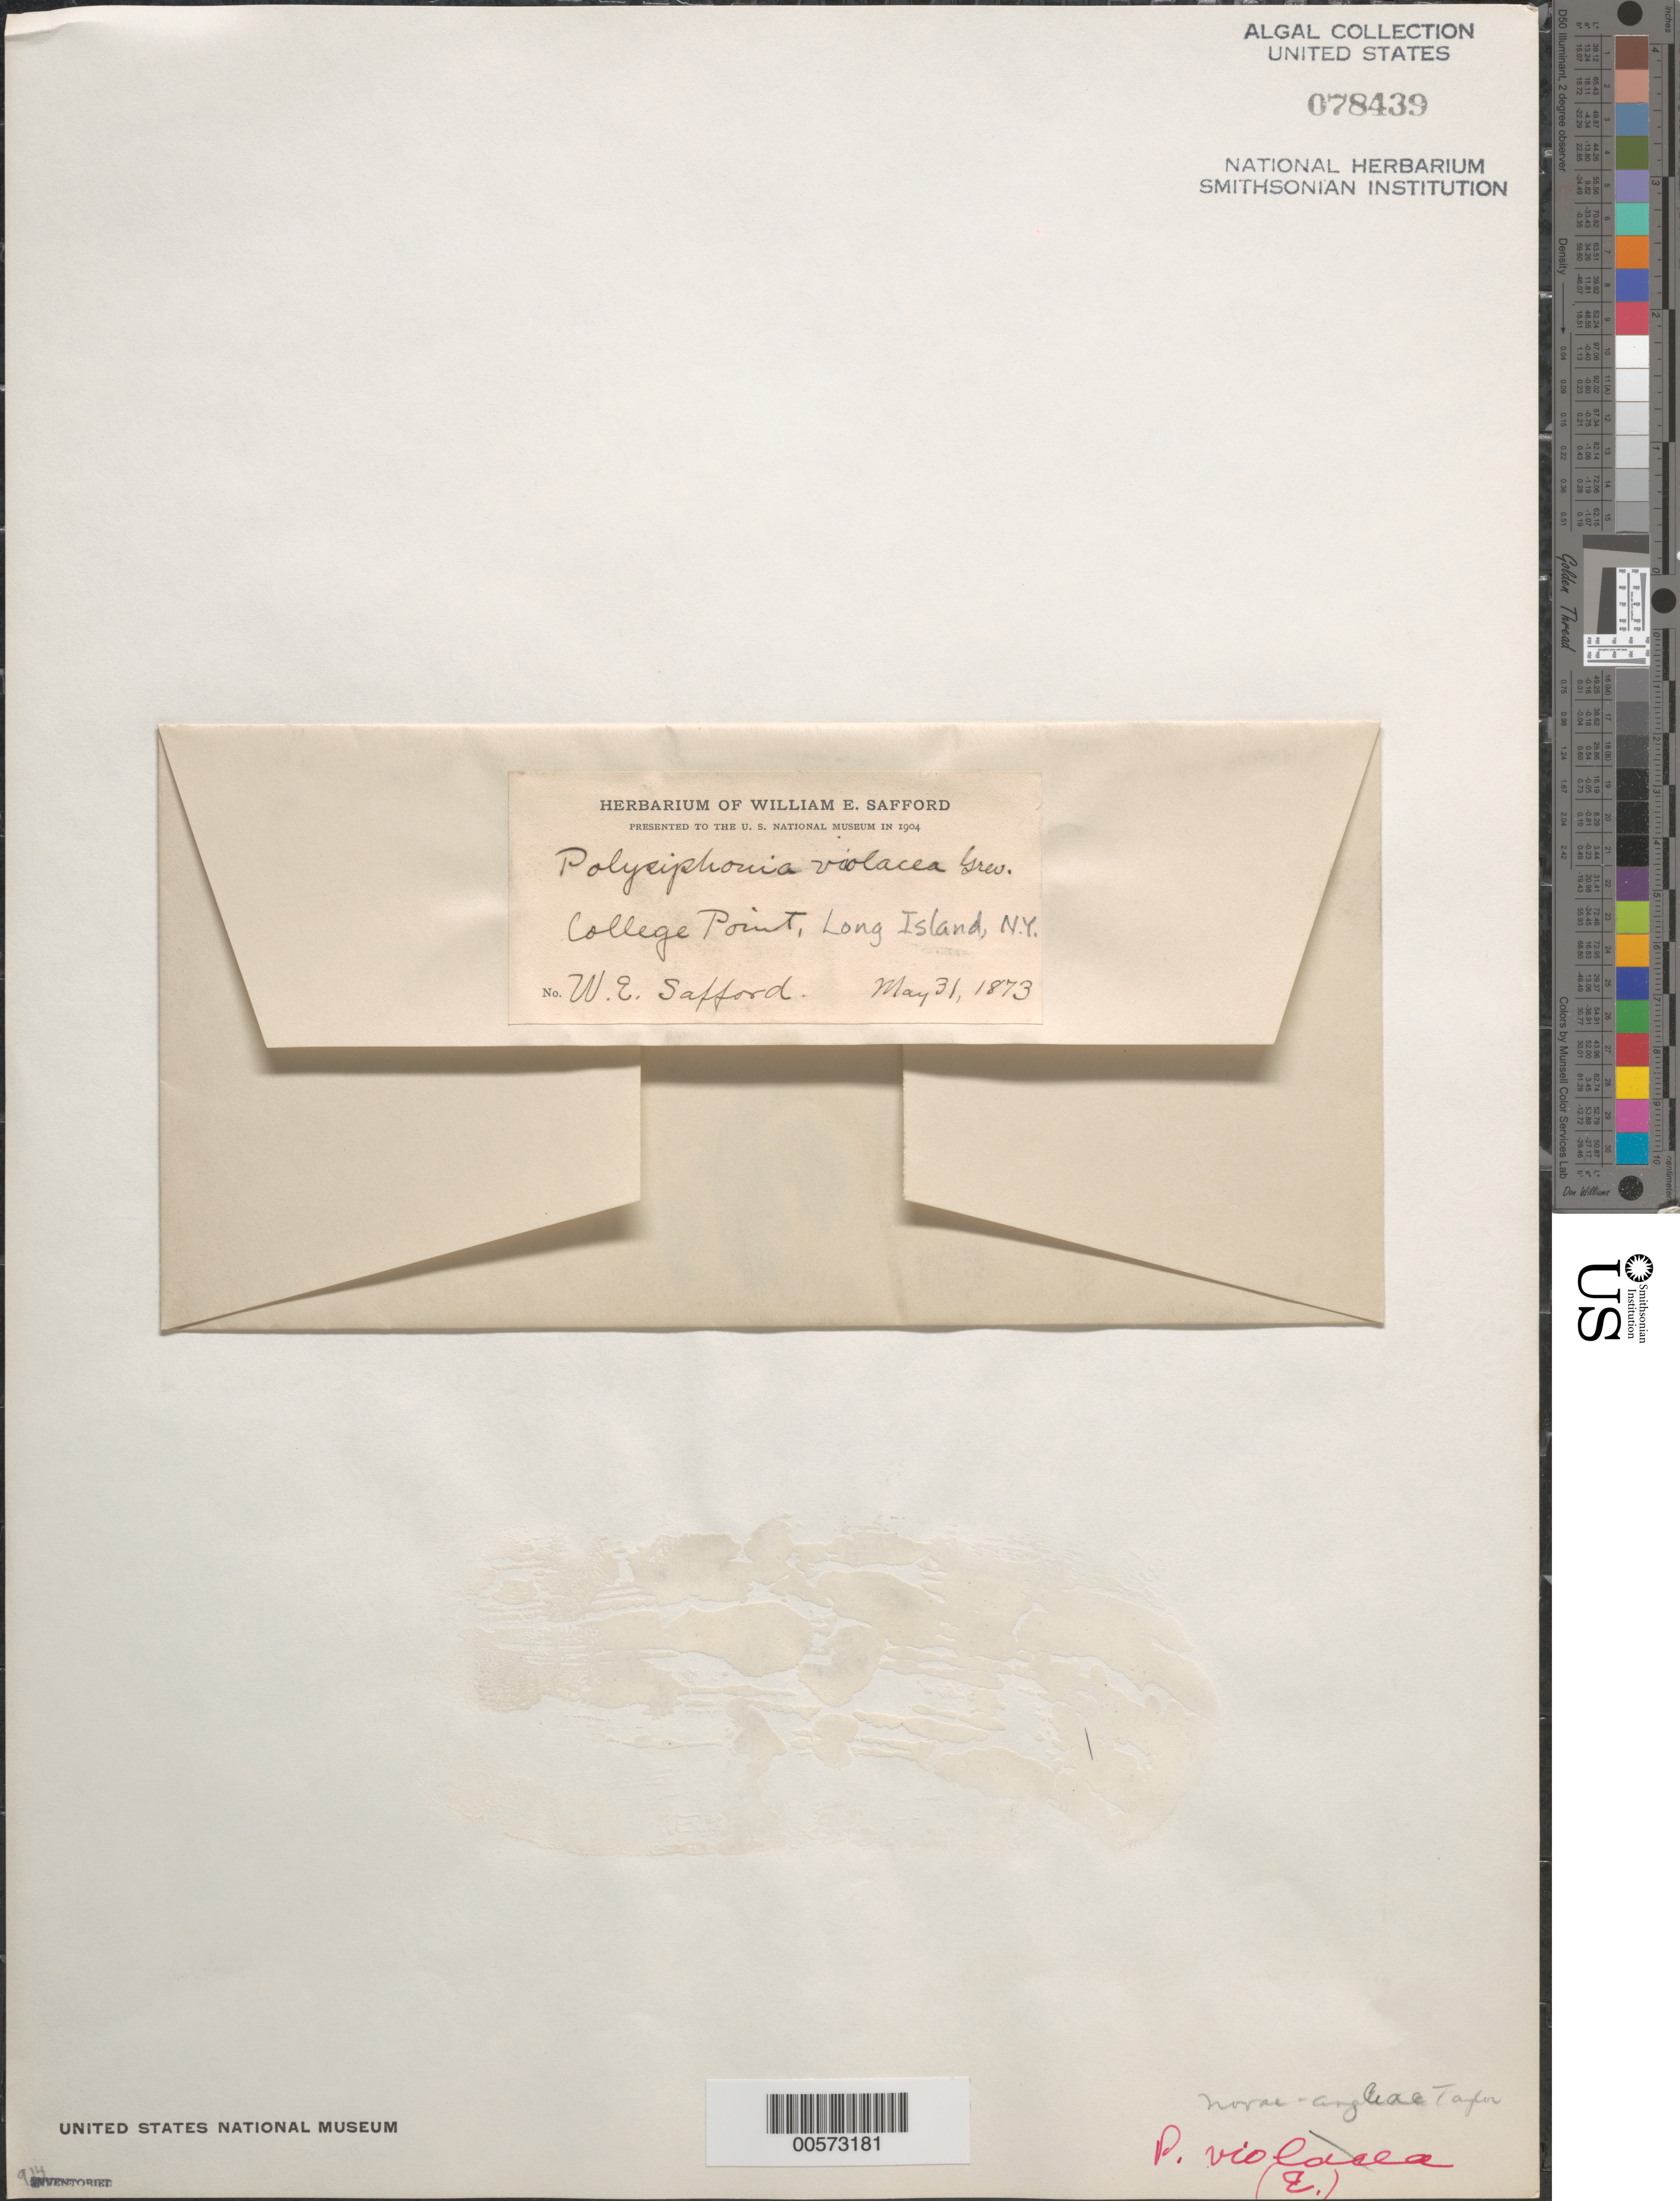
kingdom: Plantae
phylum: Rhodophyta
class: Florideophyceae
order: Ceramiales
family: Rhodomelaceae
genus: Melanothamnus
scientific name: Melanothamnus harveyi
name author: (Bailey) Diaz-Tapia & C.A. Maggs in Diaz-Tapia et al.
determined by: Algae name updating Project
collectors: W. E. Safford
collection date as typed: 31 May 1873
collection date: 1873-05-31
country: United States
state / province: New York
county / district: Queens County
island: Long Island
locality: College Point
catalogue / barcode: US 78439